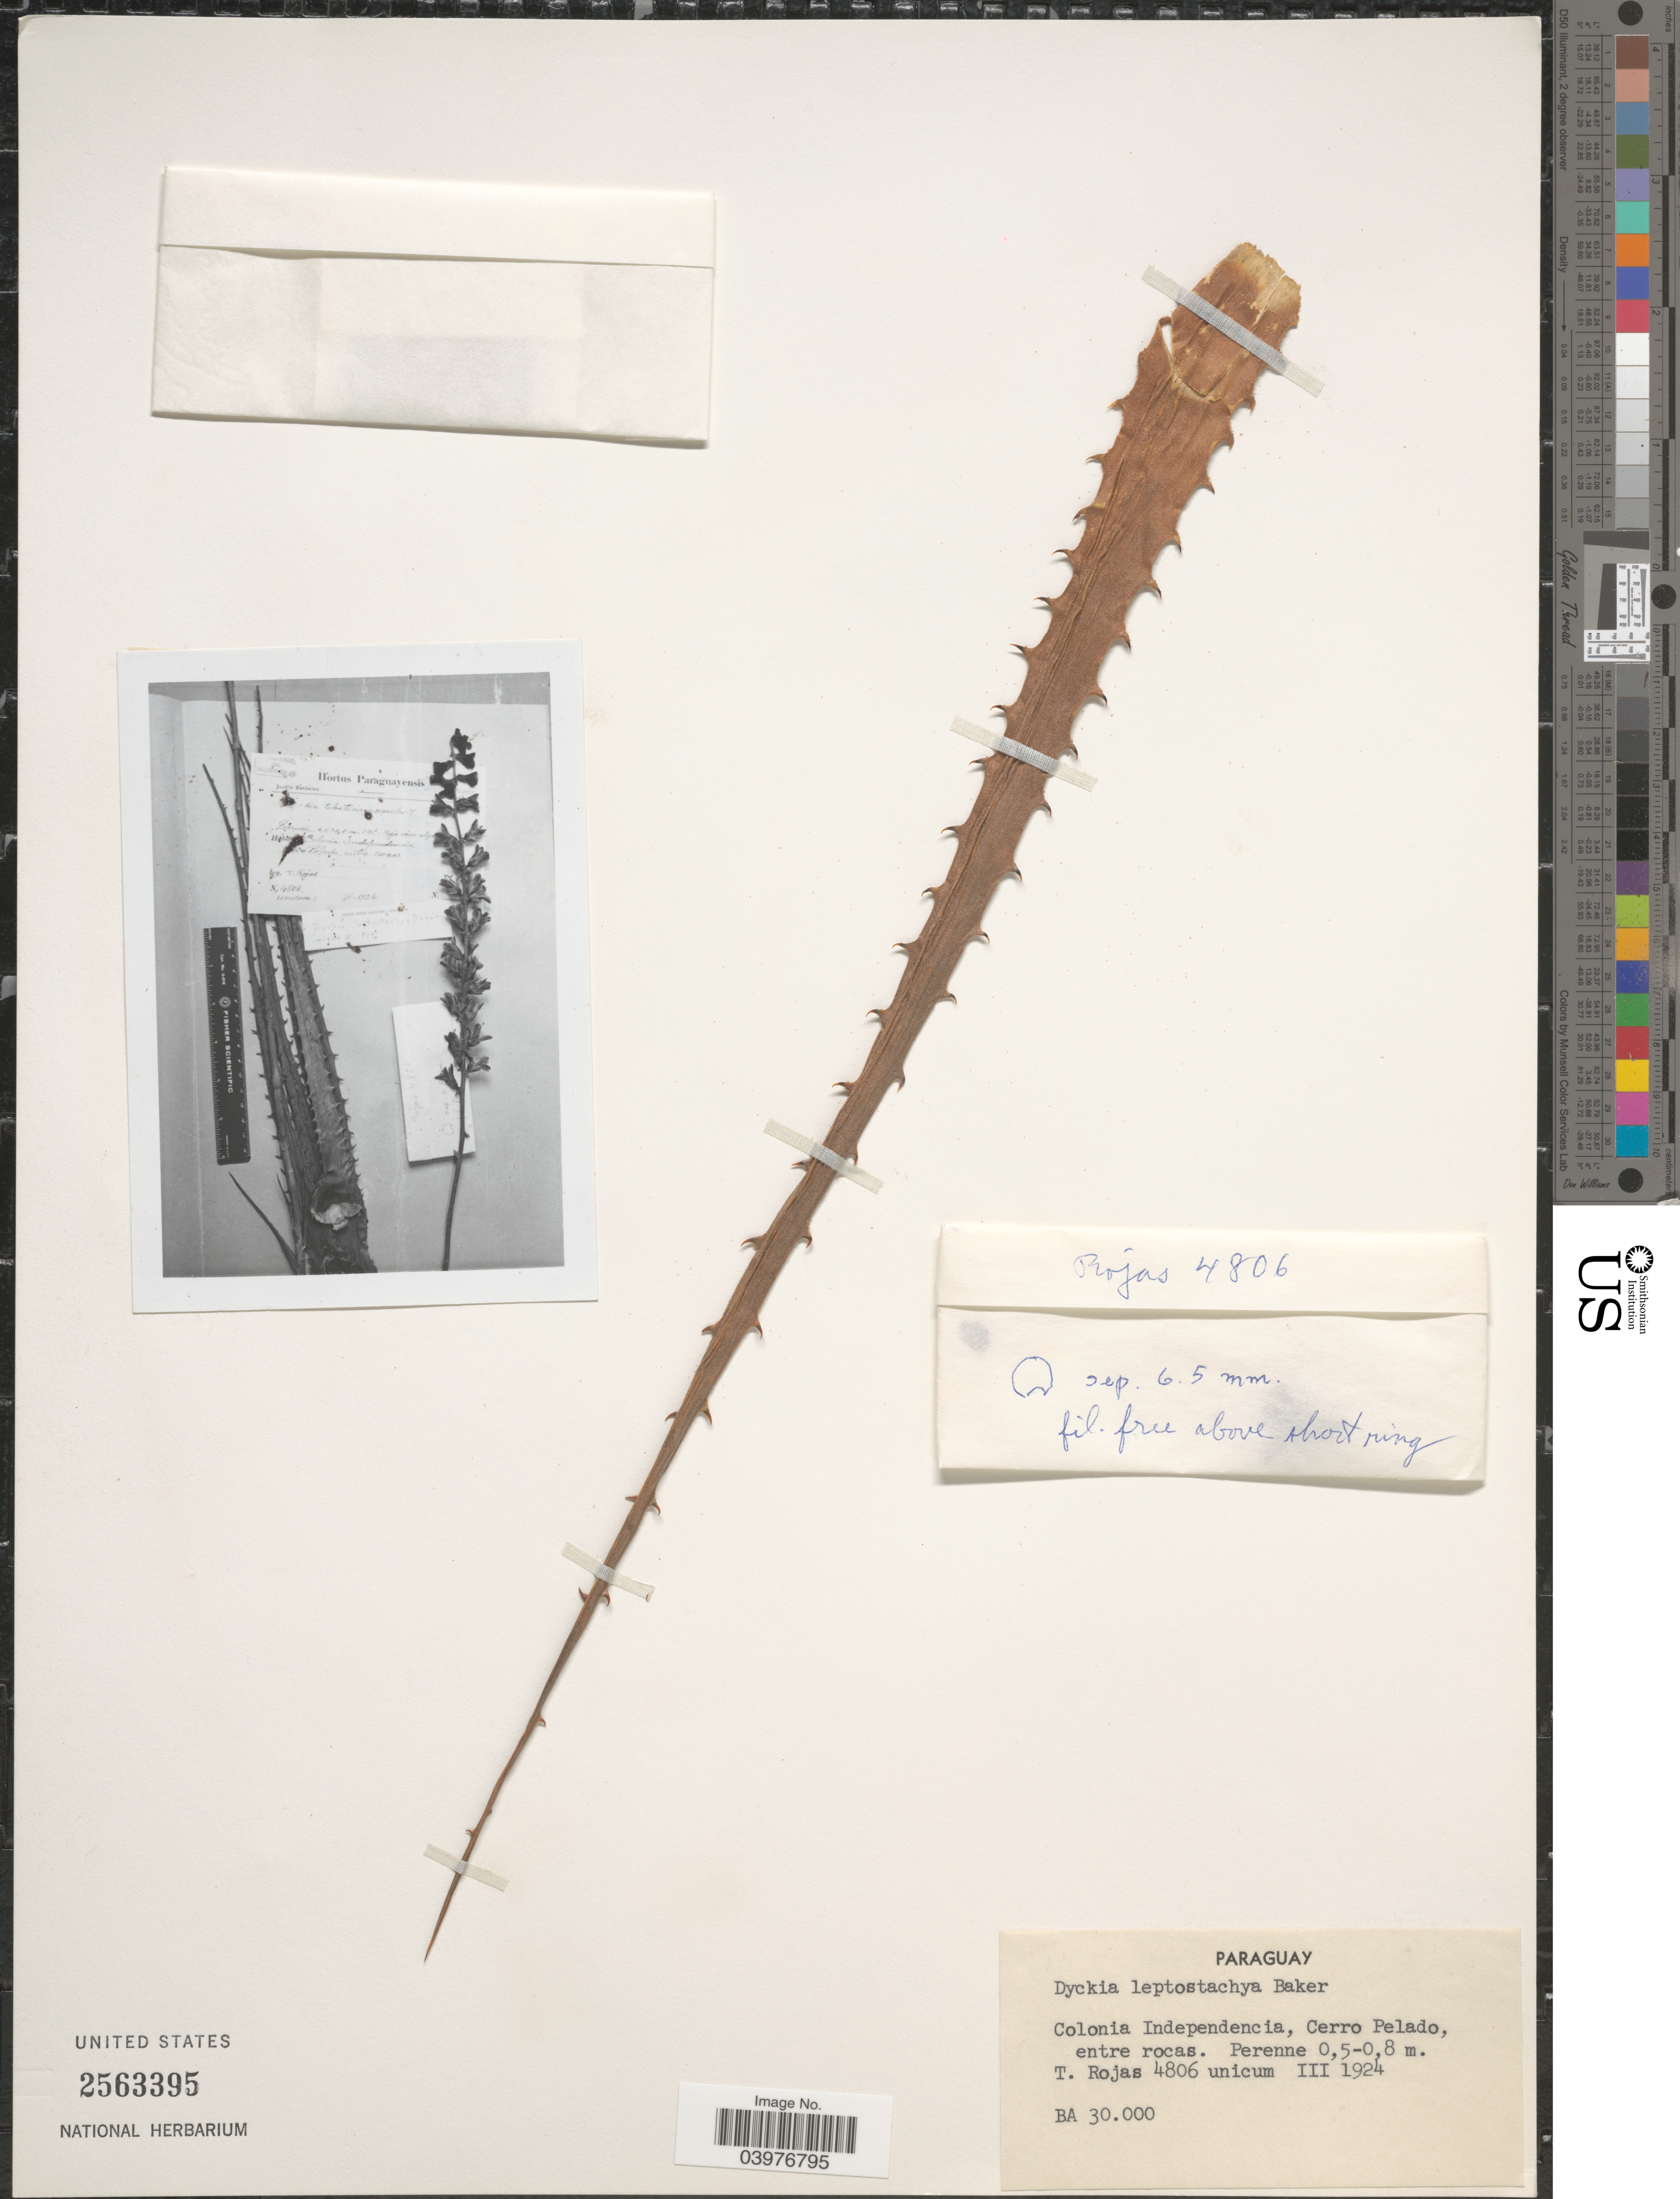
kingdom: Plantae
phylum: Tracheophyta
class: Liliopsida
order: Poales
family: Bromeliaceae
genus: Dyckia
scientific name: Dyckia leptostachya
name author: Baker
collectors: T. Rojas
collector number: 4806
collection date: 1924-03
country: Paraguay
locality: Colonia Independencia, Cerro Pelado, entre rocas.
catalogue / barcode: US 2563395